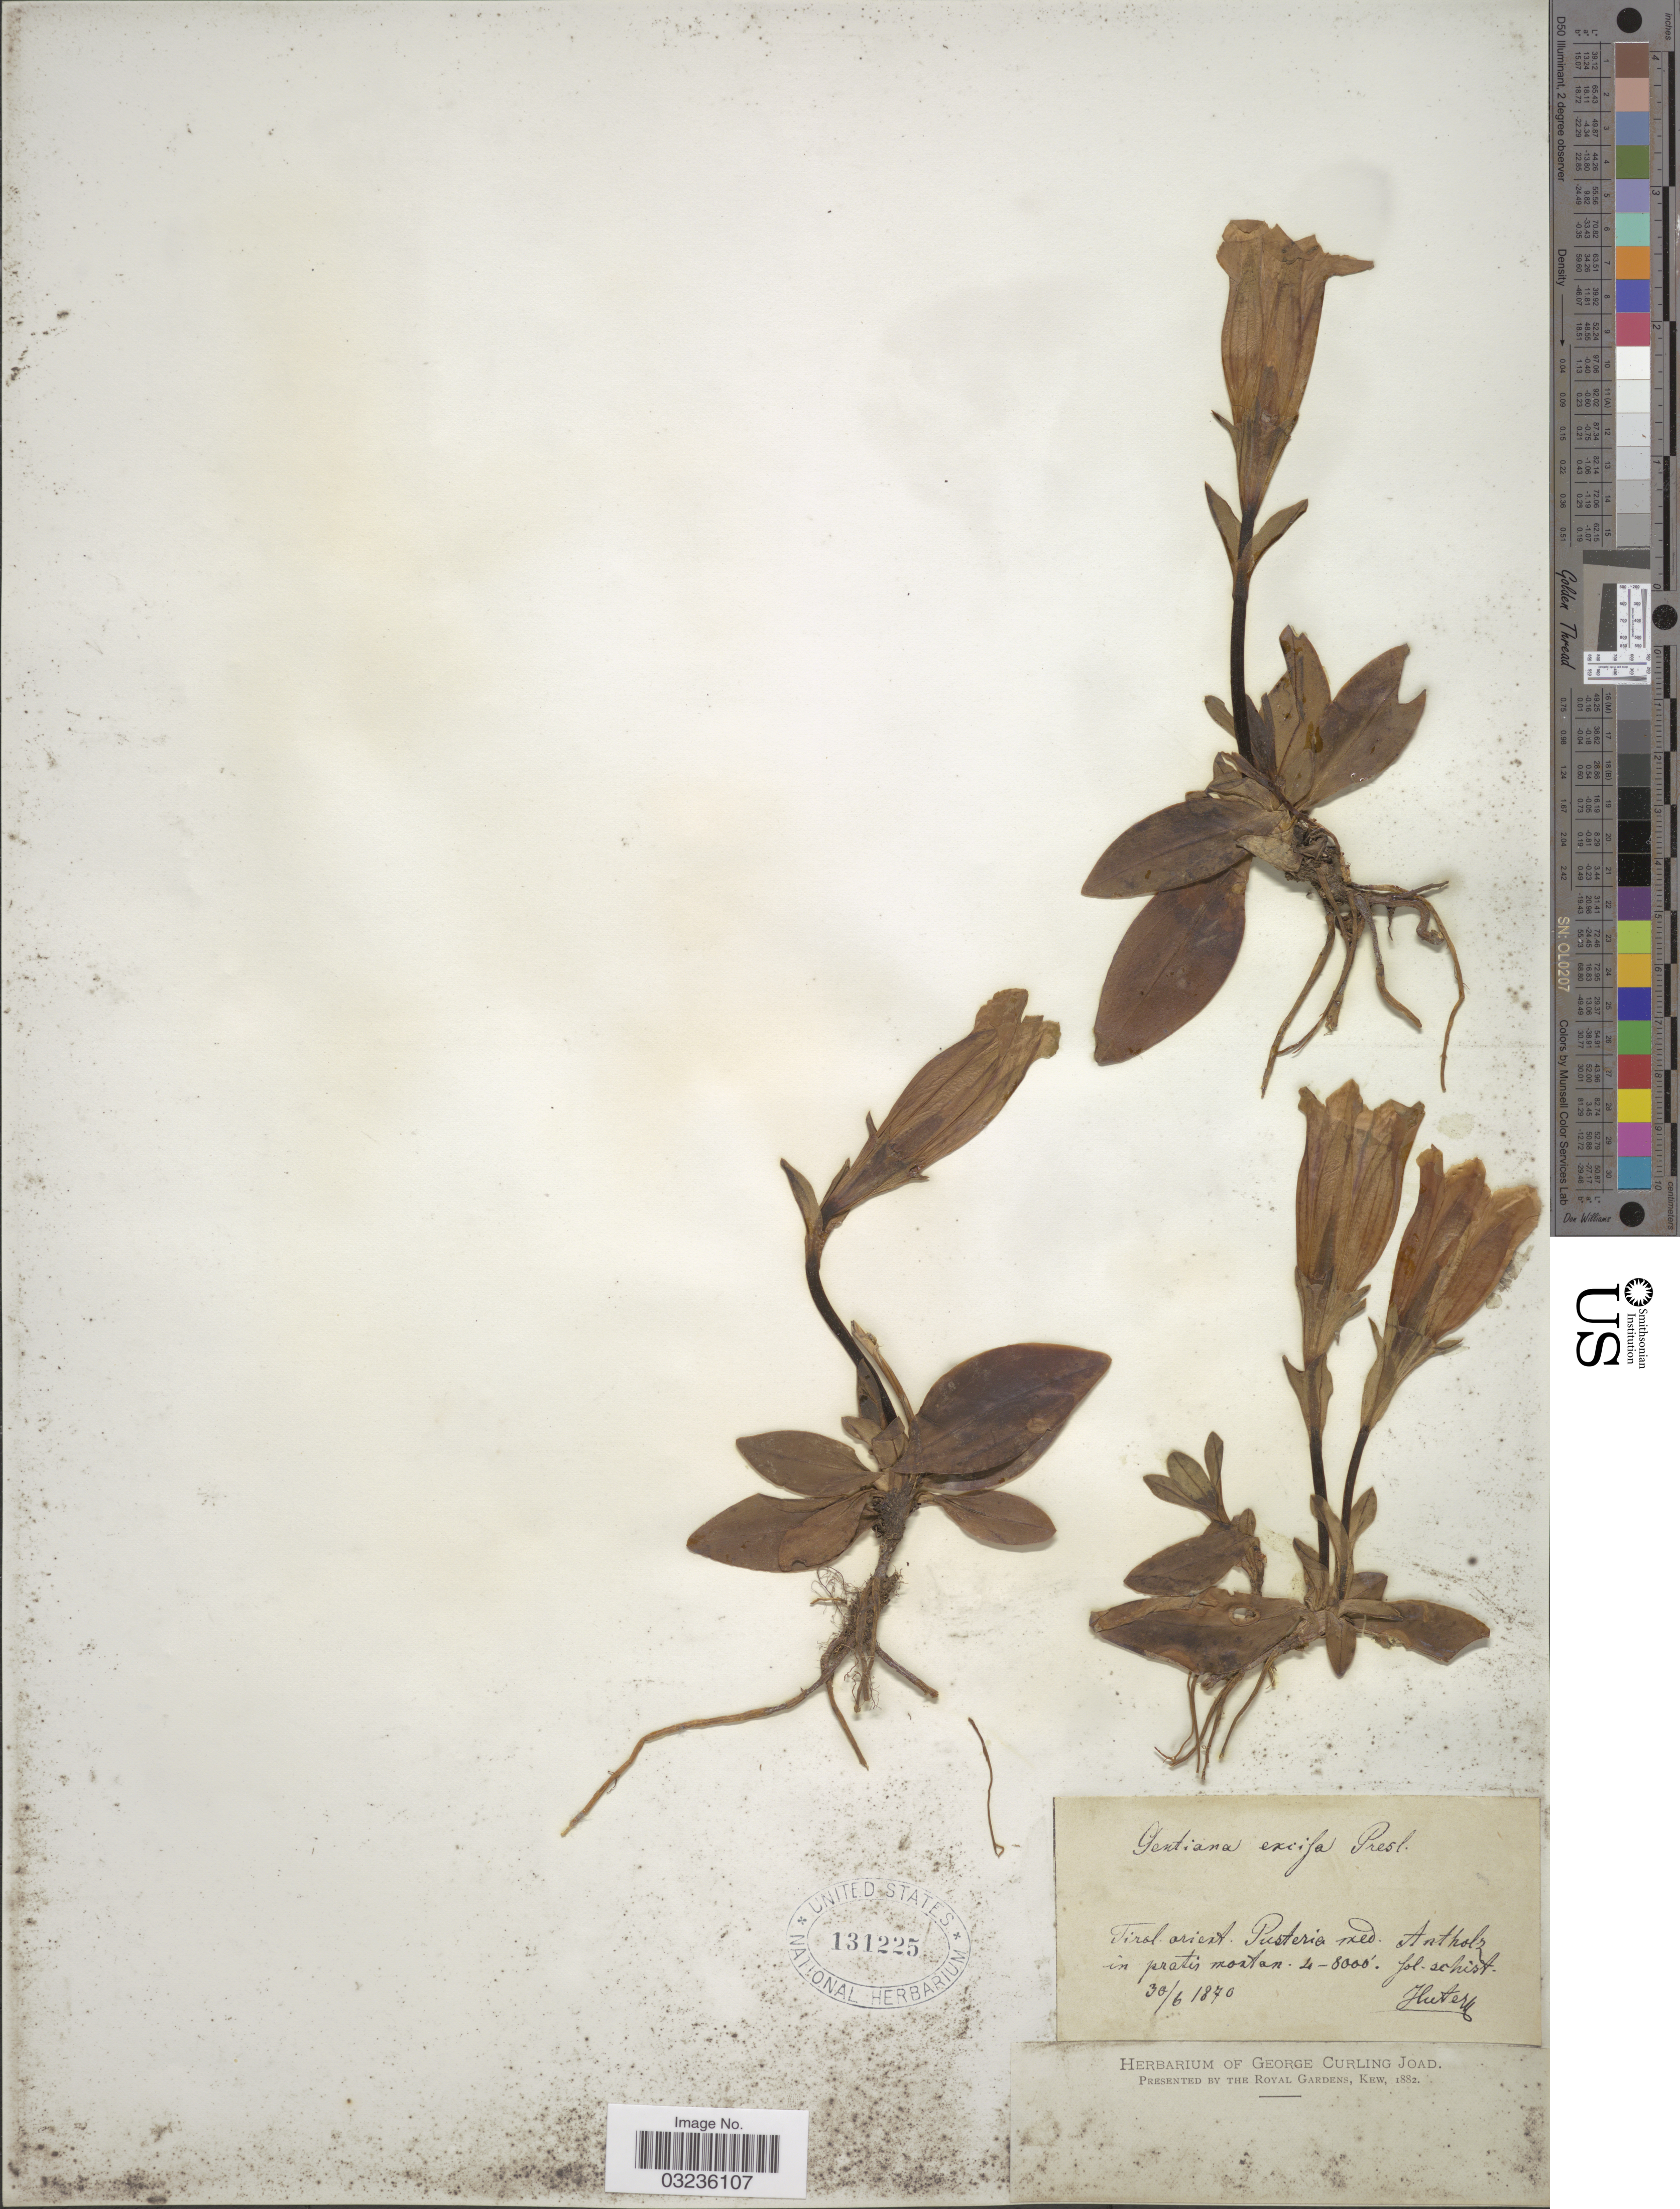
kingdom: Plantae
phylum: Tracheophyta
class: Magnoliopsida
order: Gentianales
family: Gentianaceae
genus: Gentiana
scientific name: Gentiana excisa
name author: C. Presl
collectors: -. Huter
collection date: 1870-06-30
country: Italy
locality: Tirol. orient. Pusteria med, Antholz in pratis montan, fol. schist.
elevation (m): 1219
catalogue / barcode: US 131225